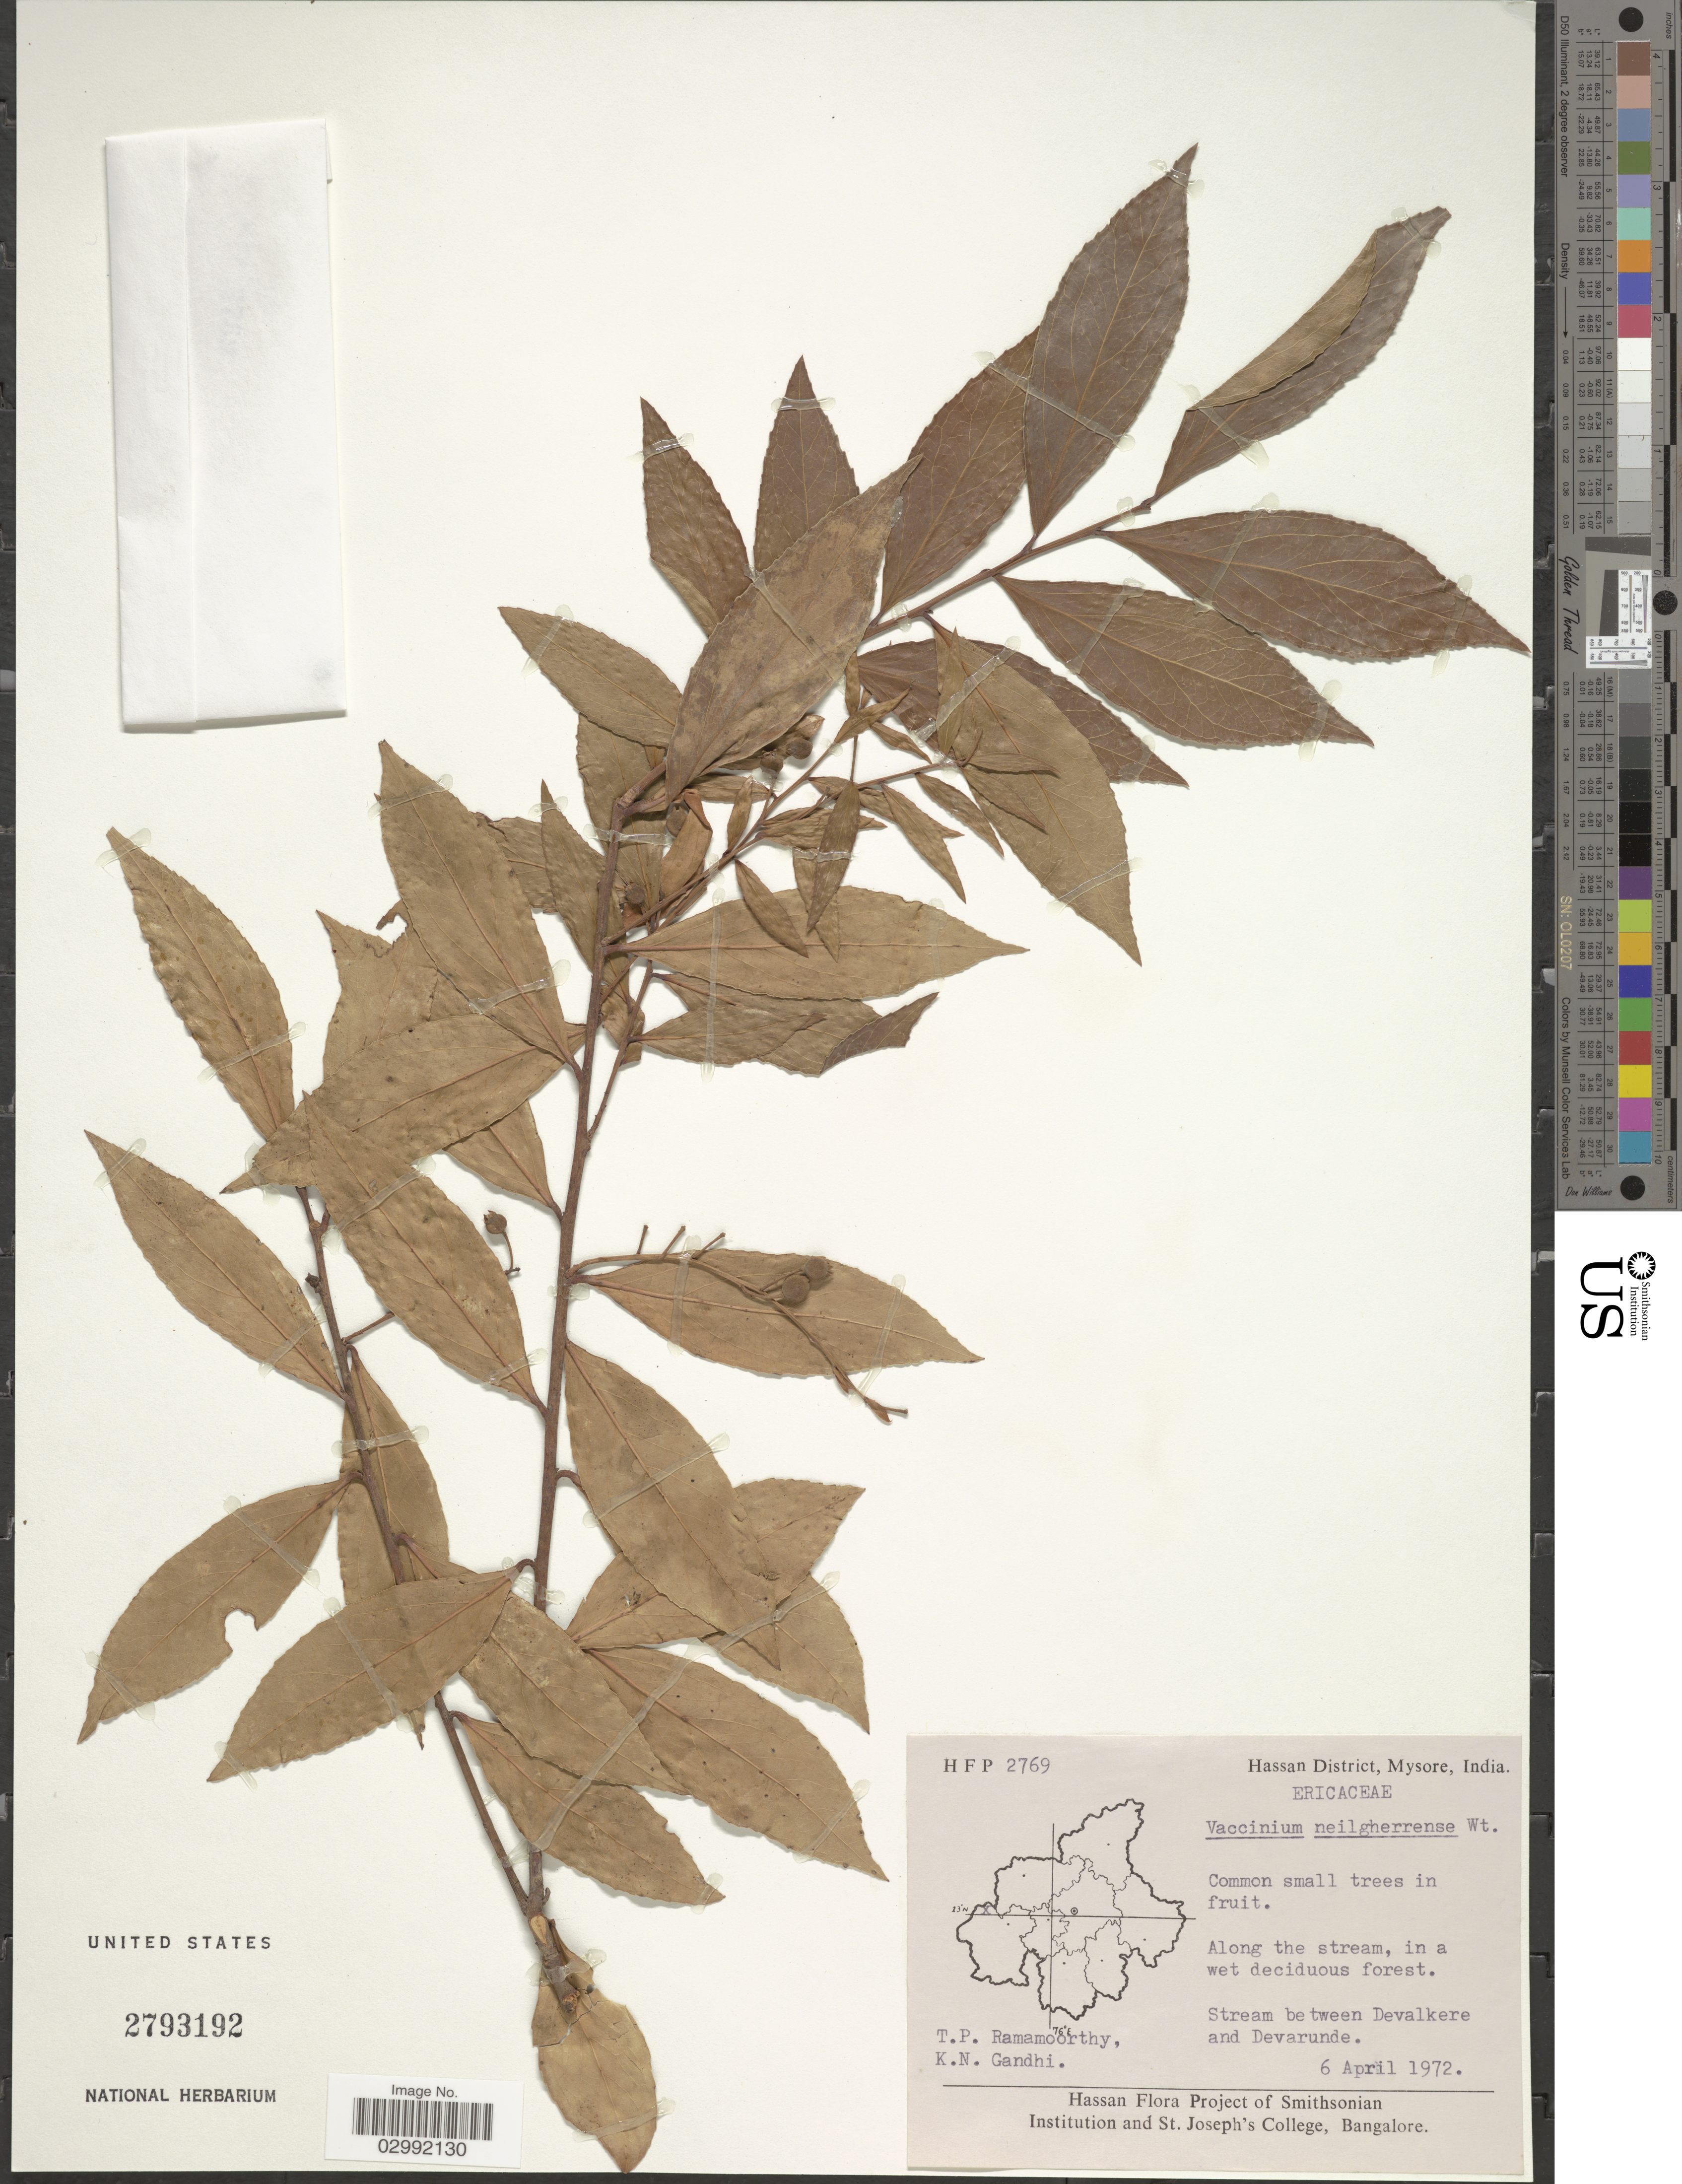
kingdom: Plantae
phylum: Tracheophyta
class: Magnoliopsida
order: Ericales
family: Ericaceae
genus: Vaccinium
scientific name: Vaccinium neilgherrense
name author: Wight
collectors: T. P. Ramamoorthy & K. N. Gandhi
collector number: HFP2769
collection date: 1972-04-06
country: India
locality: Hassan District, Mysore, Stream between Devalkere and Devarunde.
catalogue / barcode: US 2793192